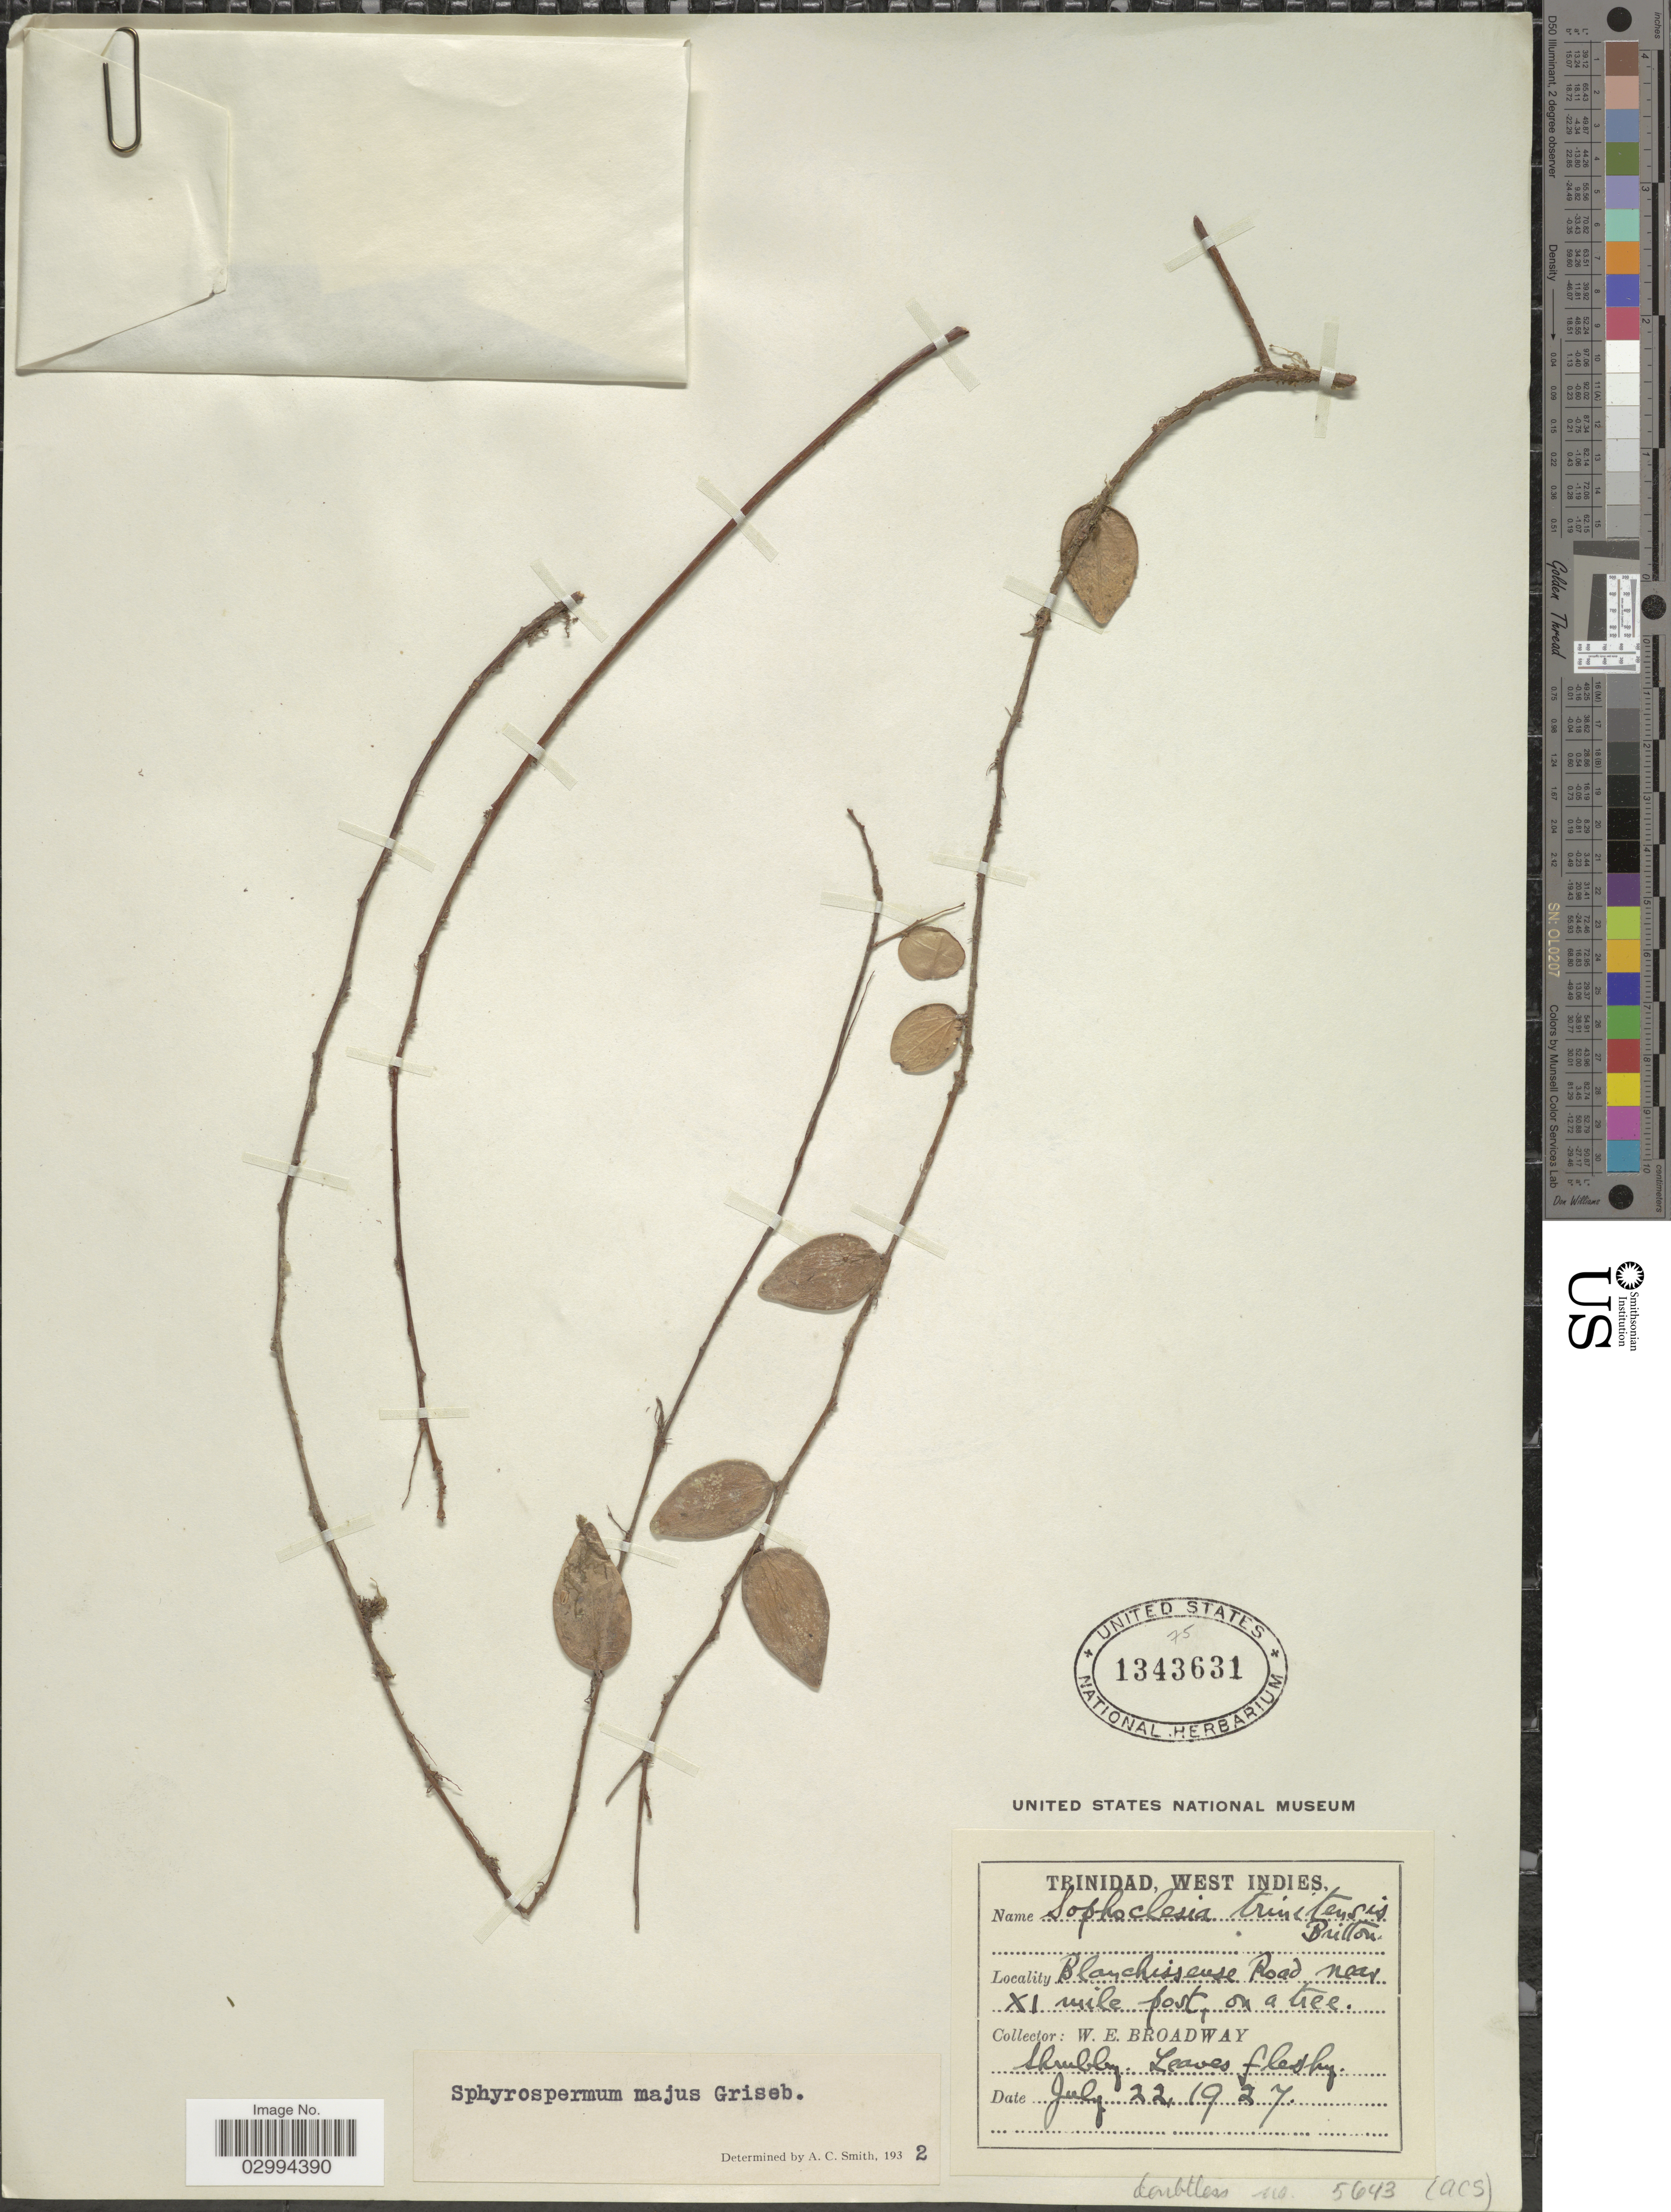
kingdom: Plantae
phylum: Tracheophyta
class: Magnoliopsida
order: Ericales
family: Ericaceae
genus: Sphyrospermum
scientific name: Sphyrospermum majus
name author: Griseb.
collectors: W. E. Broadway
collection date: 1927-07-22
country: Trinidad and Tobago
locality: Trinidad, West Indies, Blanchisseuse Road near XI mile post.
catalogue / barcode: US 1343631